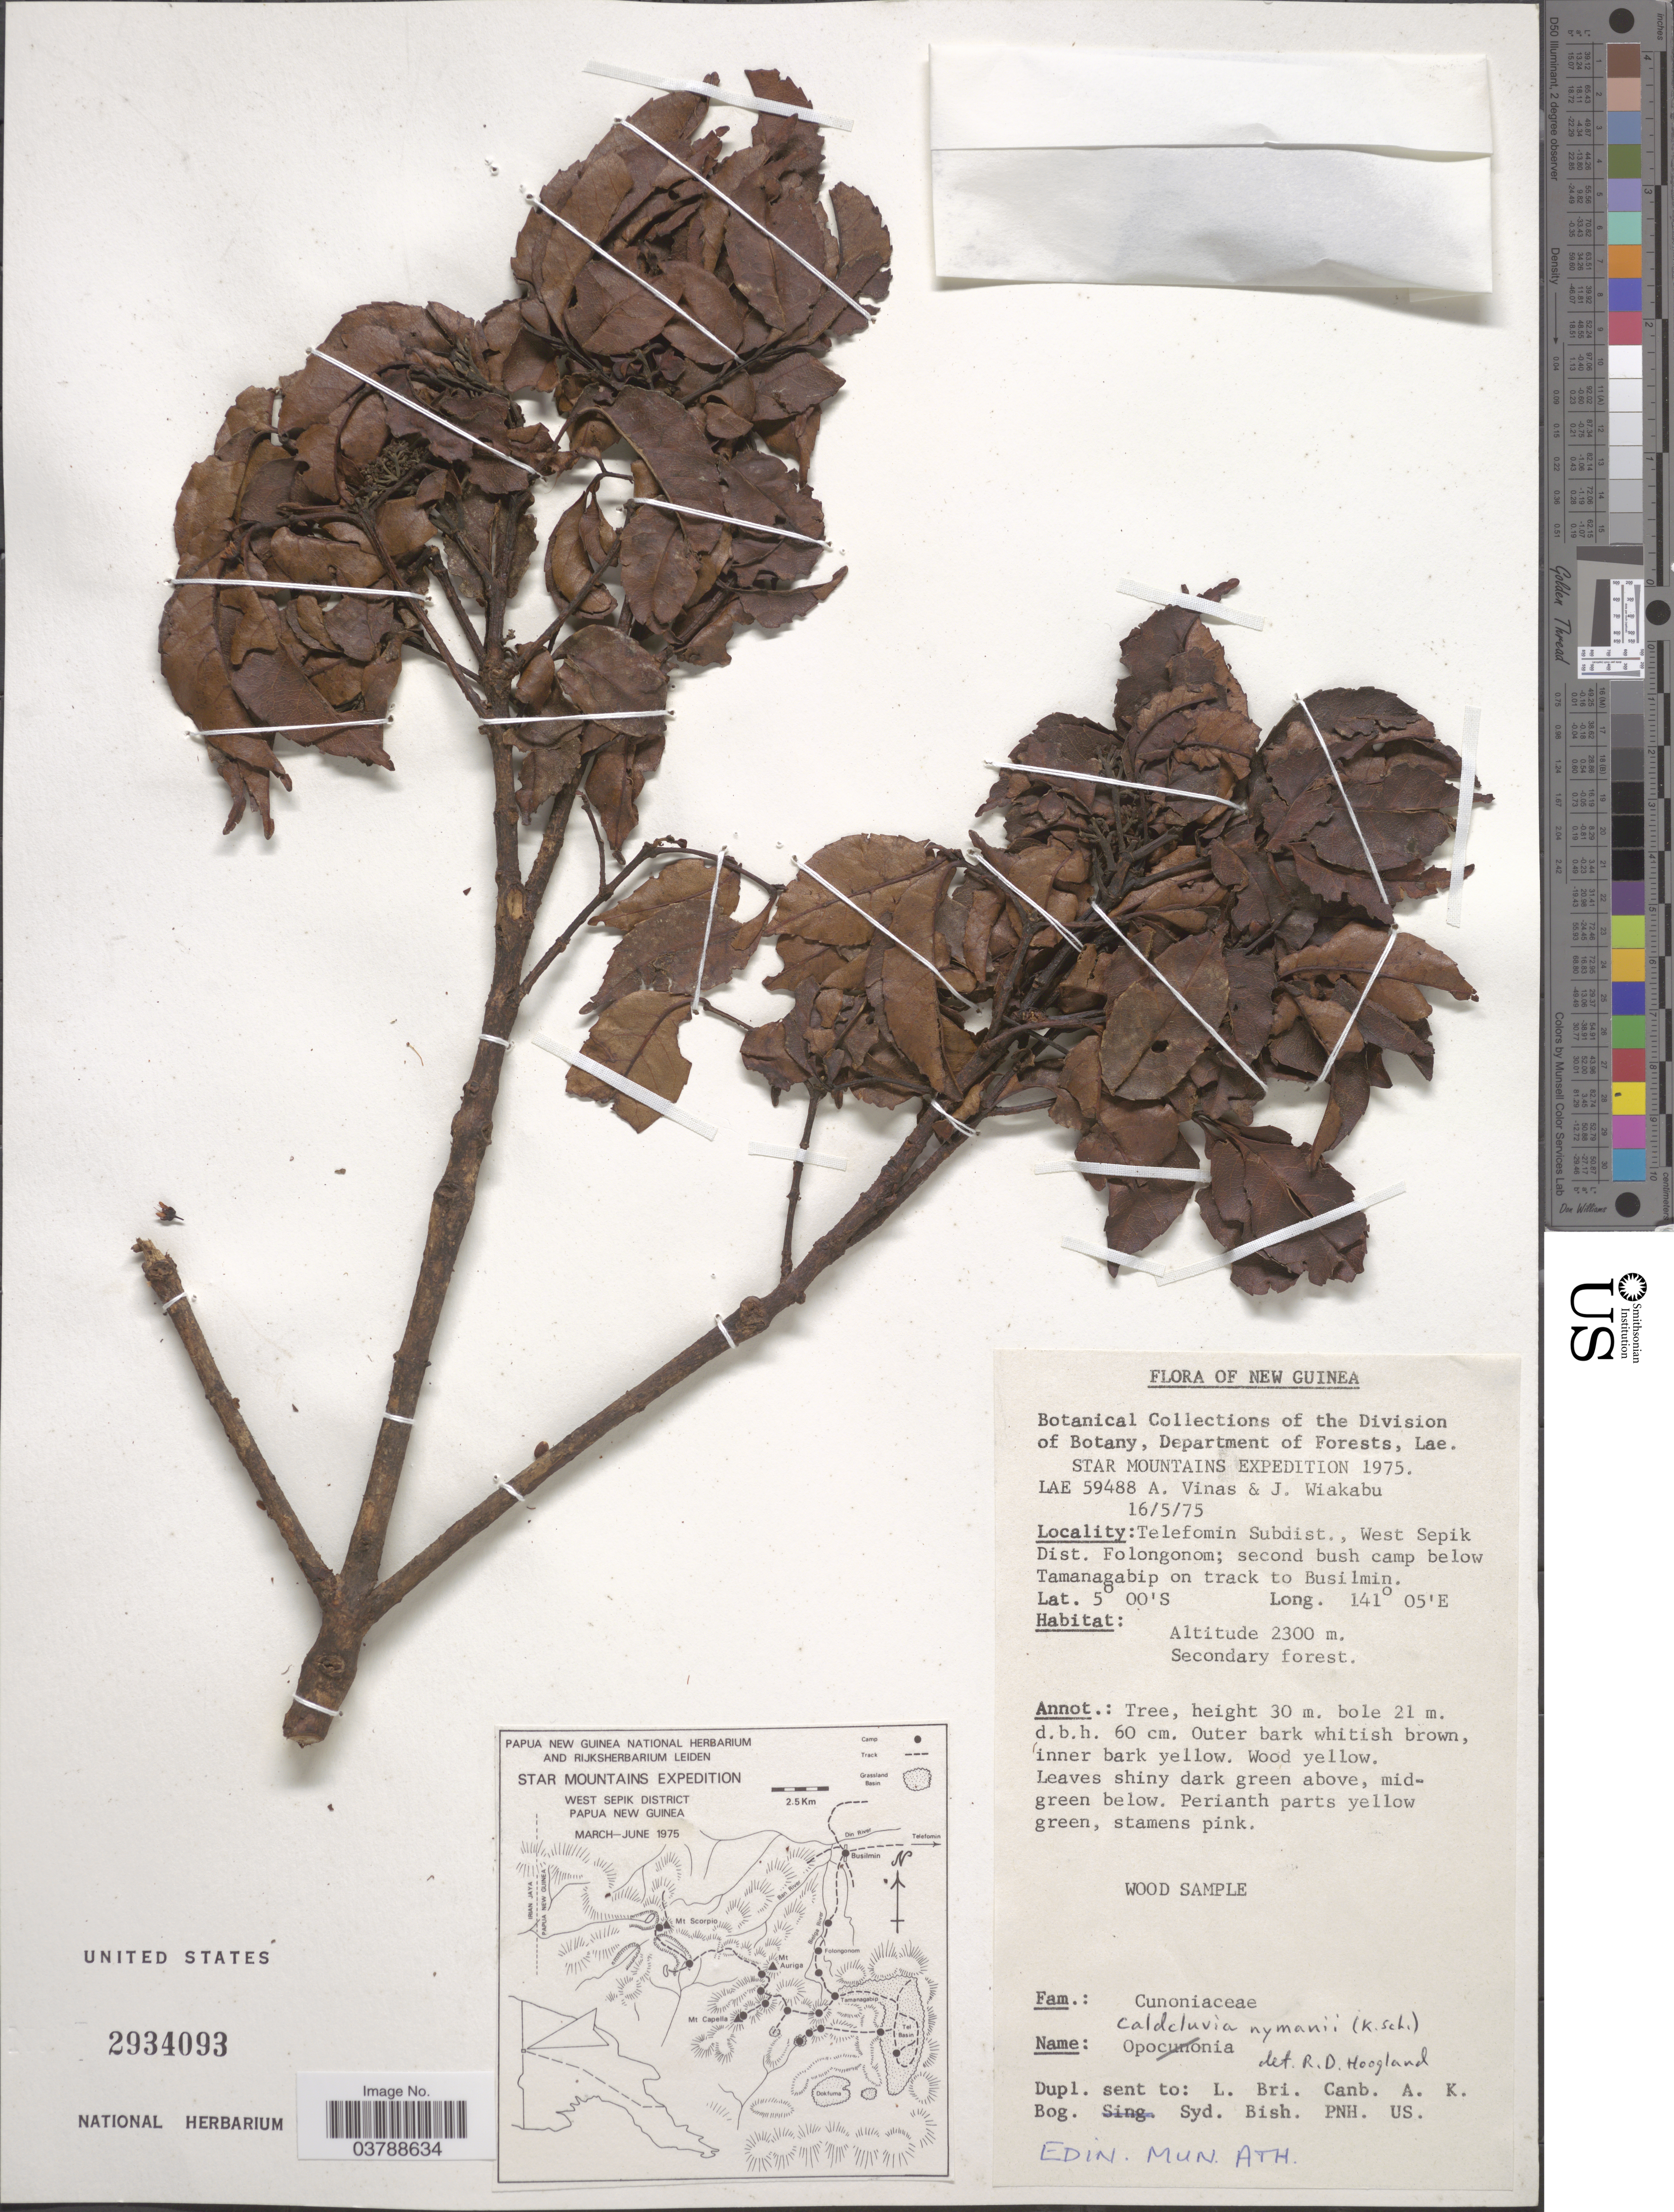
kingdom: Plantae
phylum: Tracheophyta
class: Magnoliopsida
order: Oxalidales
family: Cunoniaceae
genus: Opocunonia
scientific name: Opocunonia nymanii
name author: (K. Schum.) Schltr.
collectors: A. Vinas & J. Wiakabu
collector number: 59488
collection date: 1975-05-16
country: Papua New Guinea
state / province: Sandaun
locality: Star Mountains. Telefomin Subdist., West Sepik Dist. Folongonom; second bush camp below Tamanagabip on track to Busilmin.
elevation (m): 2300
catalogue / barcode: US 2934093